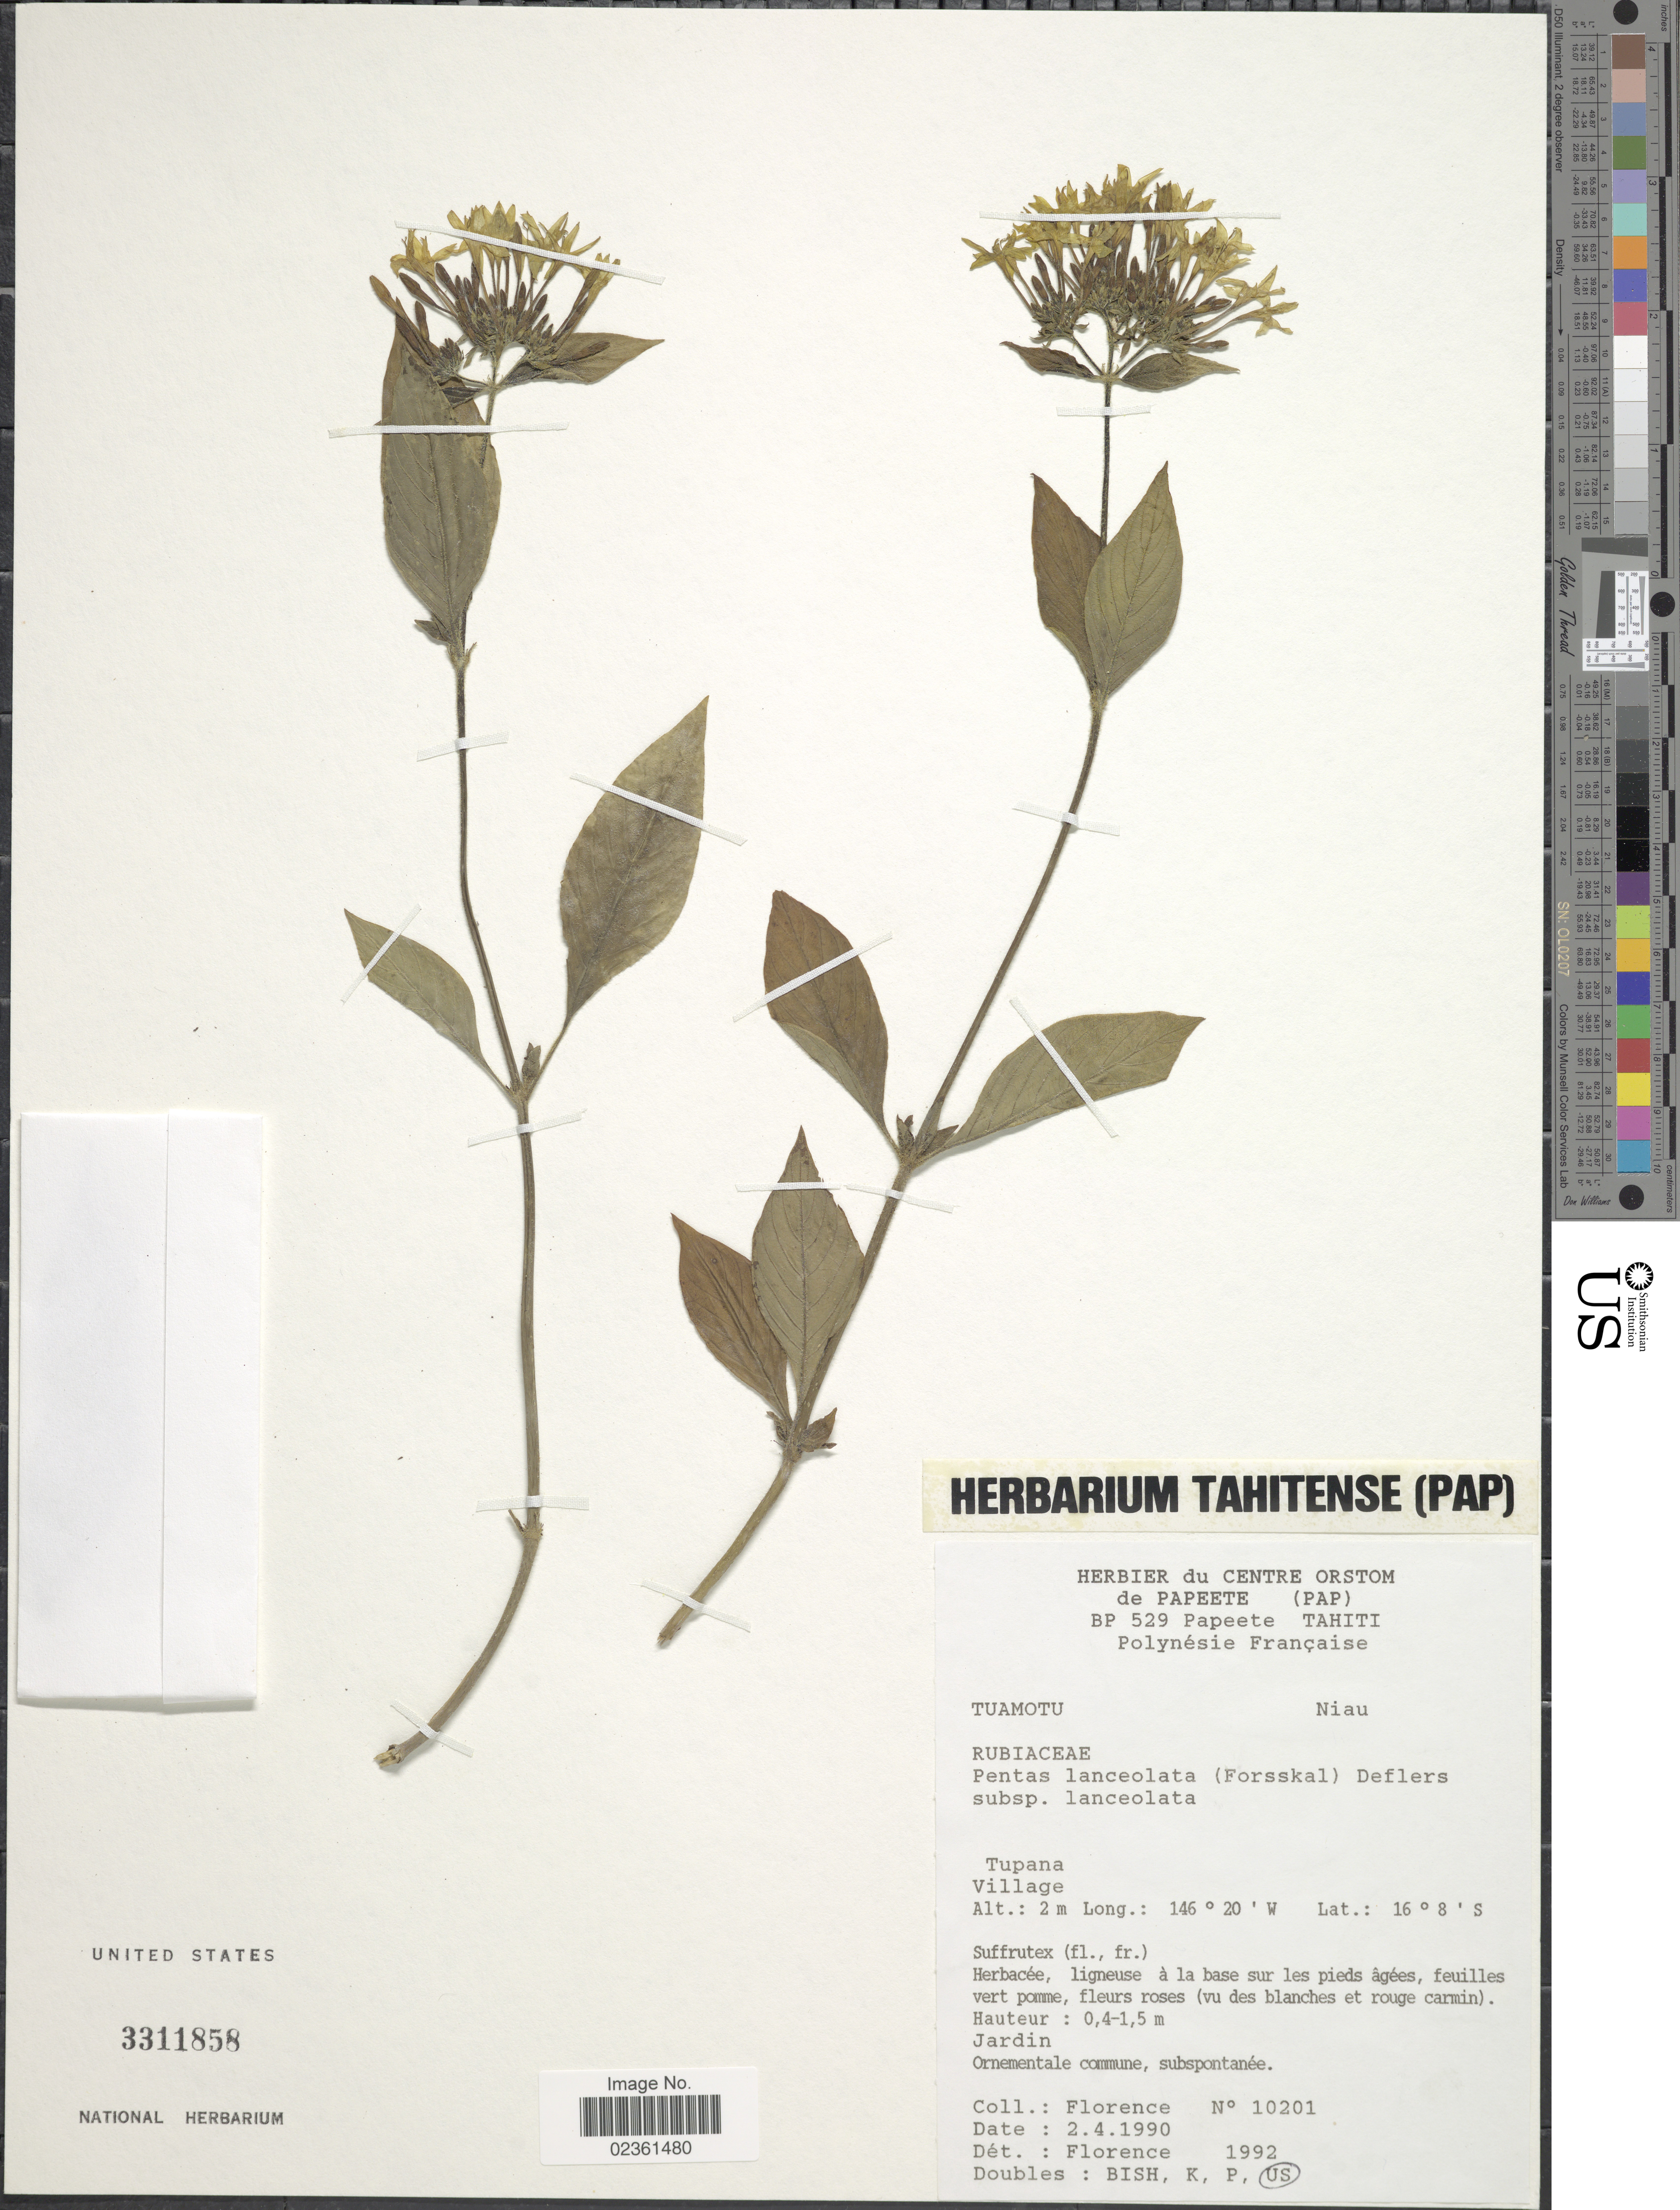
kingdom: Plantae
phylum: Tracheophyta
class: Magnoliopsida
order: Gentianales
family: Rubiaceae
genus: Pentas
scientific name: Pentas lanceolata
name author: (Forssk.) Deflers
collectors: -. Florence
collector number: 10201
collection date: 1990-04-02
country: French Polynesia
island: Niau Atoll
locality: Tuamotu, Niau, Tupana Village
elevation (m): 2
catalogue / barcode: US 3311858